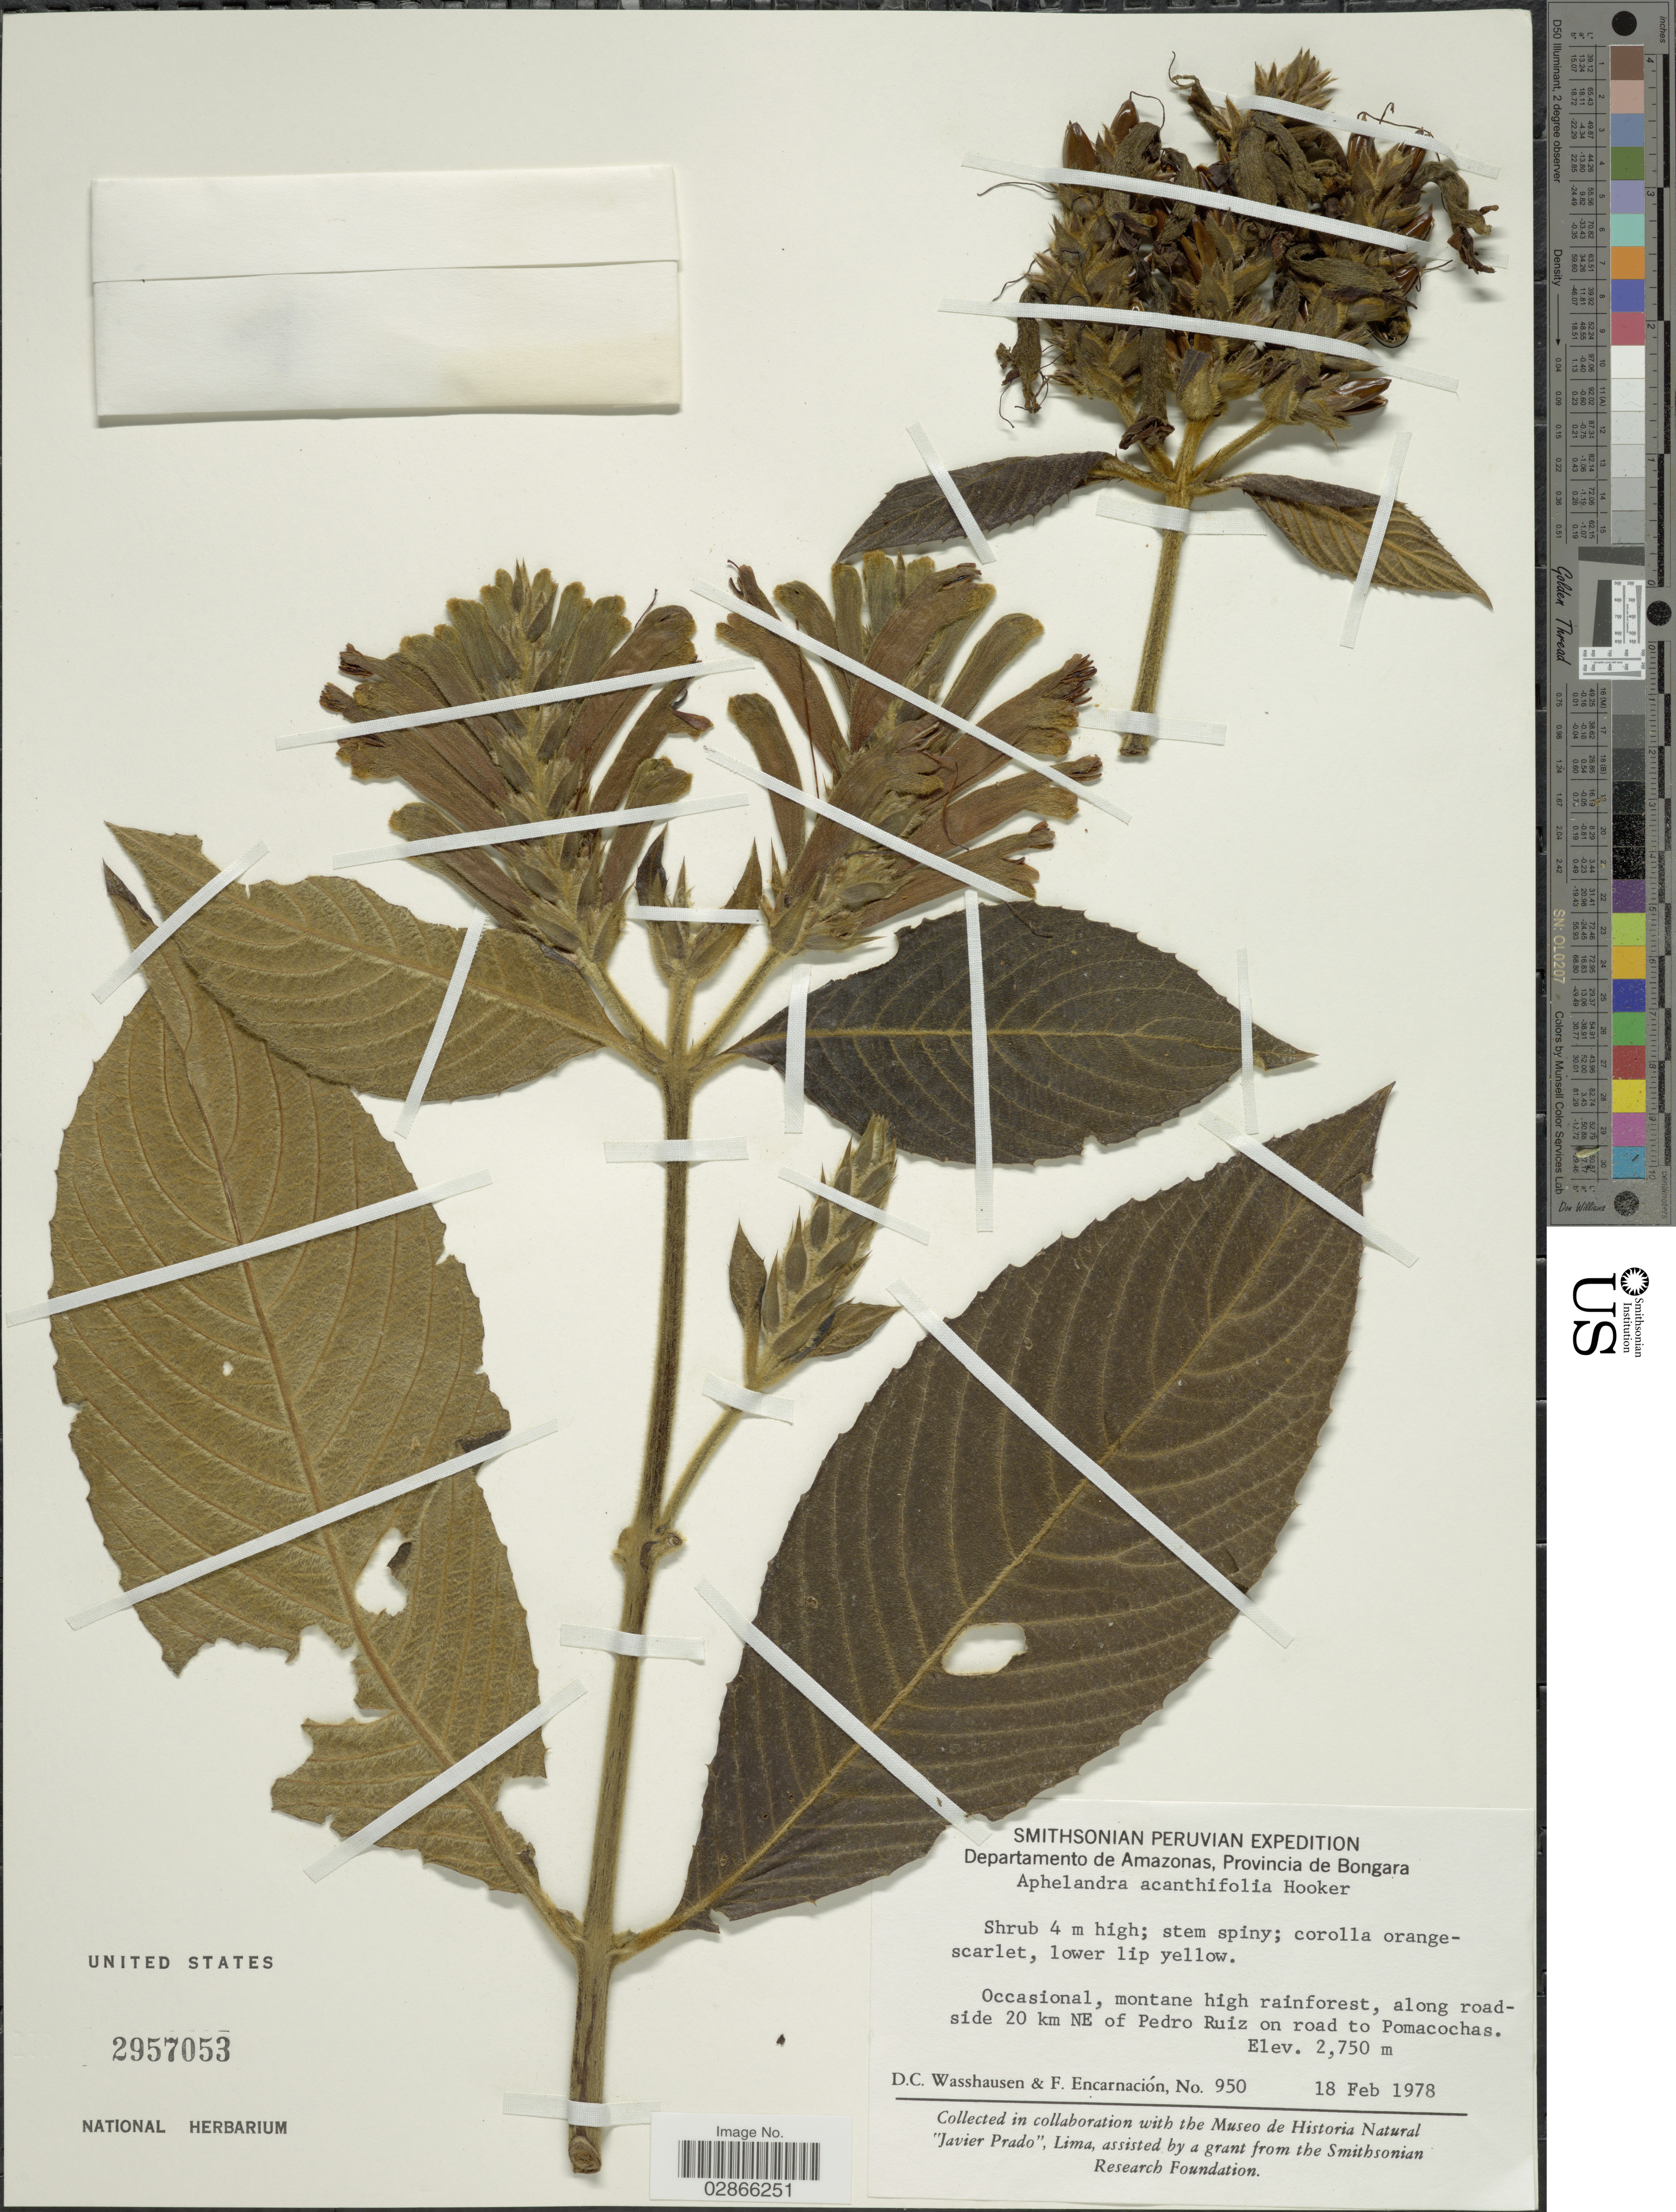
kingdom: Plantae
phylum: Tracheophyta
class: Magnoliopsida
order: Lamiales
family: Acanthaceae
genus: Aphelandra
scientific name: Aphelandra acanthifolia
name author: Hook.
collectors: D. C. Wasshausen & F. Encarnación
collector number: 950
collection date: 1978-02-18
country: Peru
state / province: Amazonas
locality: Departamento de Amazonas, Provincia de Bongara. Occasional, montane high rainforest, along road-side 20 km NE of Pedro Ruiz on road to Pomacochas.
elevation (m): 2750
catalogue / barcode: US 2957053